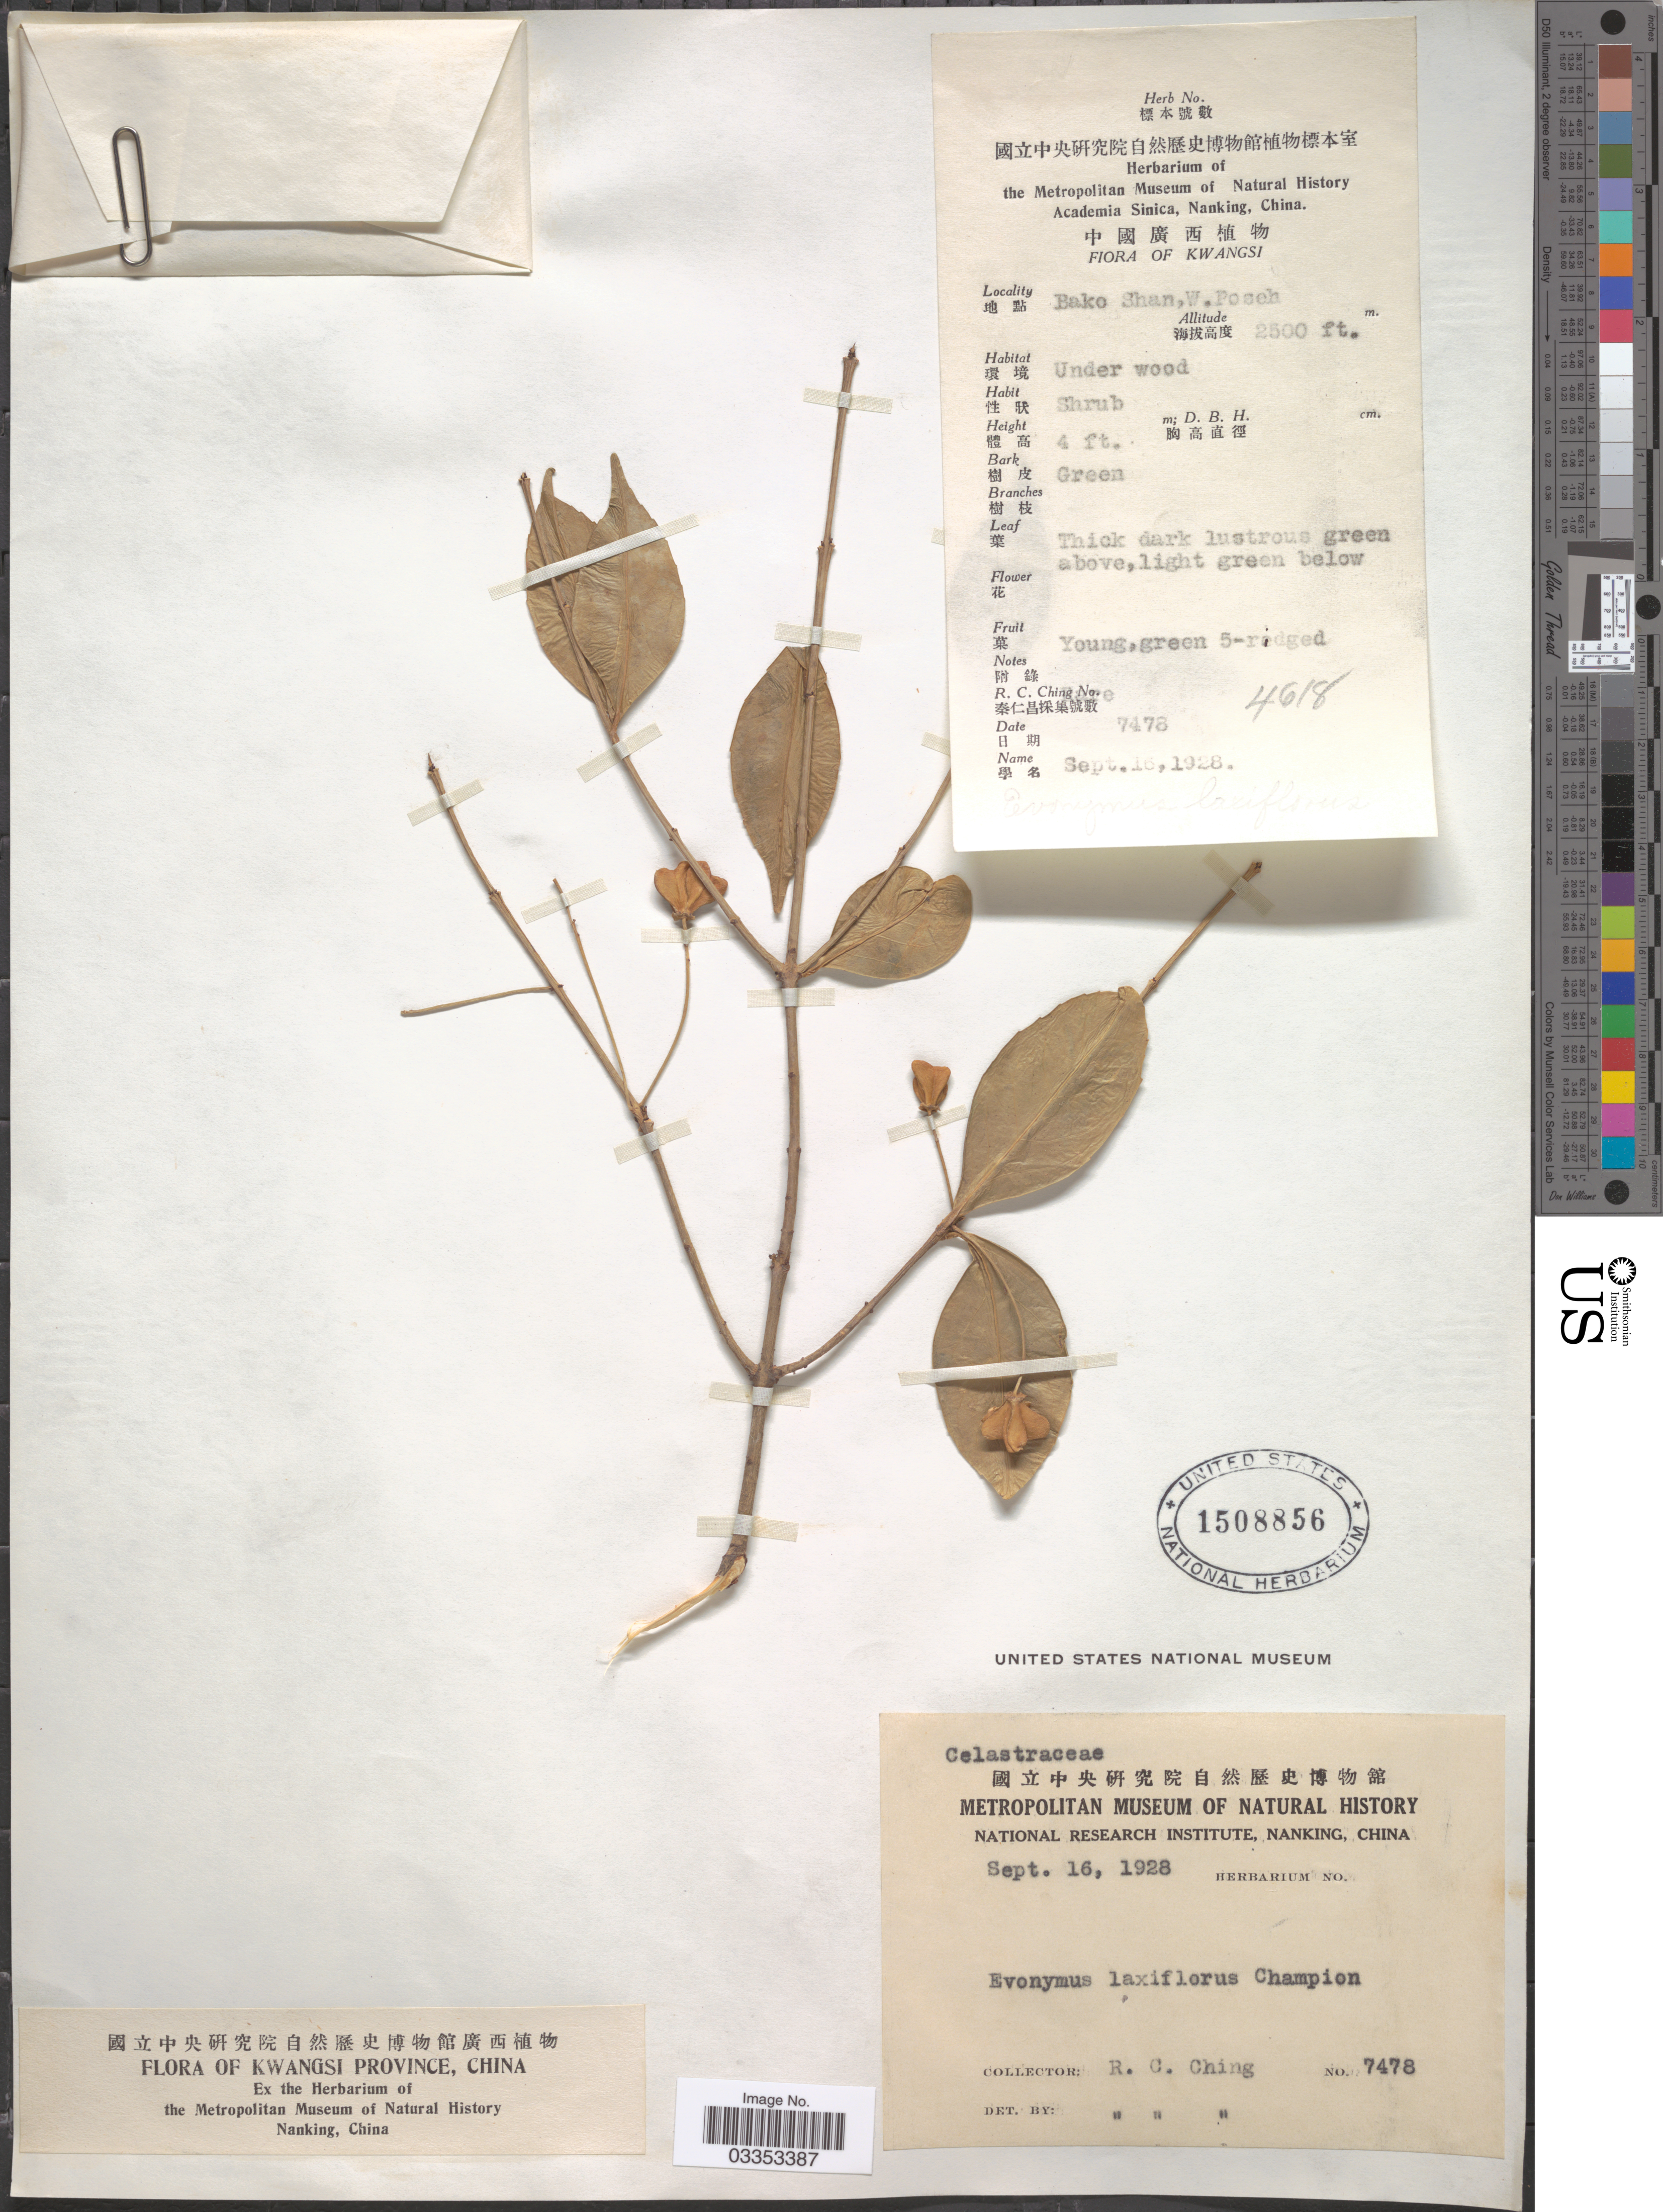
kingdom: Plantae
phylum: Tracheophyta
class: Magnoliopsida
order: Celastrales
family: Celastraceae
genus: Euonymus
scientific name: Euonymus laxiflorus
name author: Champ. ex Benth.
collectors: R. C. Ching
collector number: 7478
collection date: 1928-09-16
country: China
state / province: Guangxi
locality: Kwangsi Province. Bako Shan, W. Poseh.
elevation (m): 762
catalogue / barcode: US 1508856